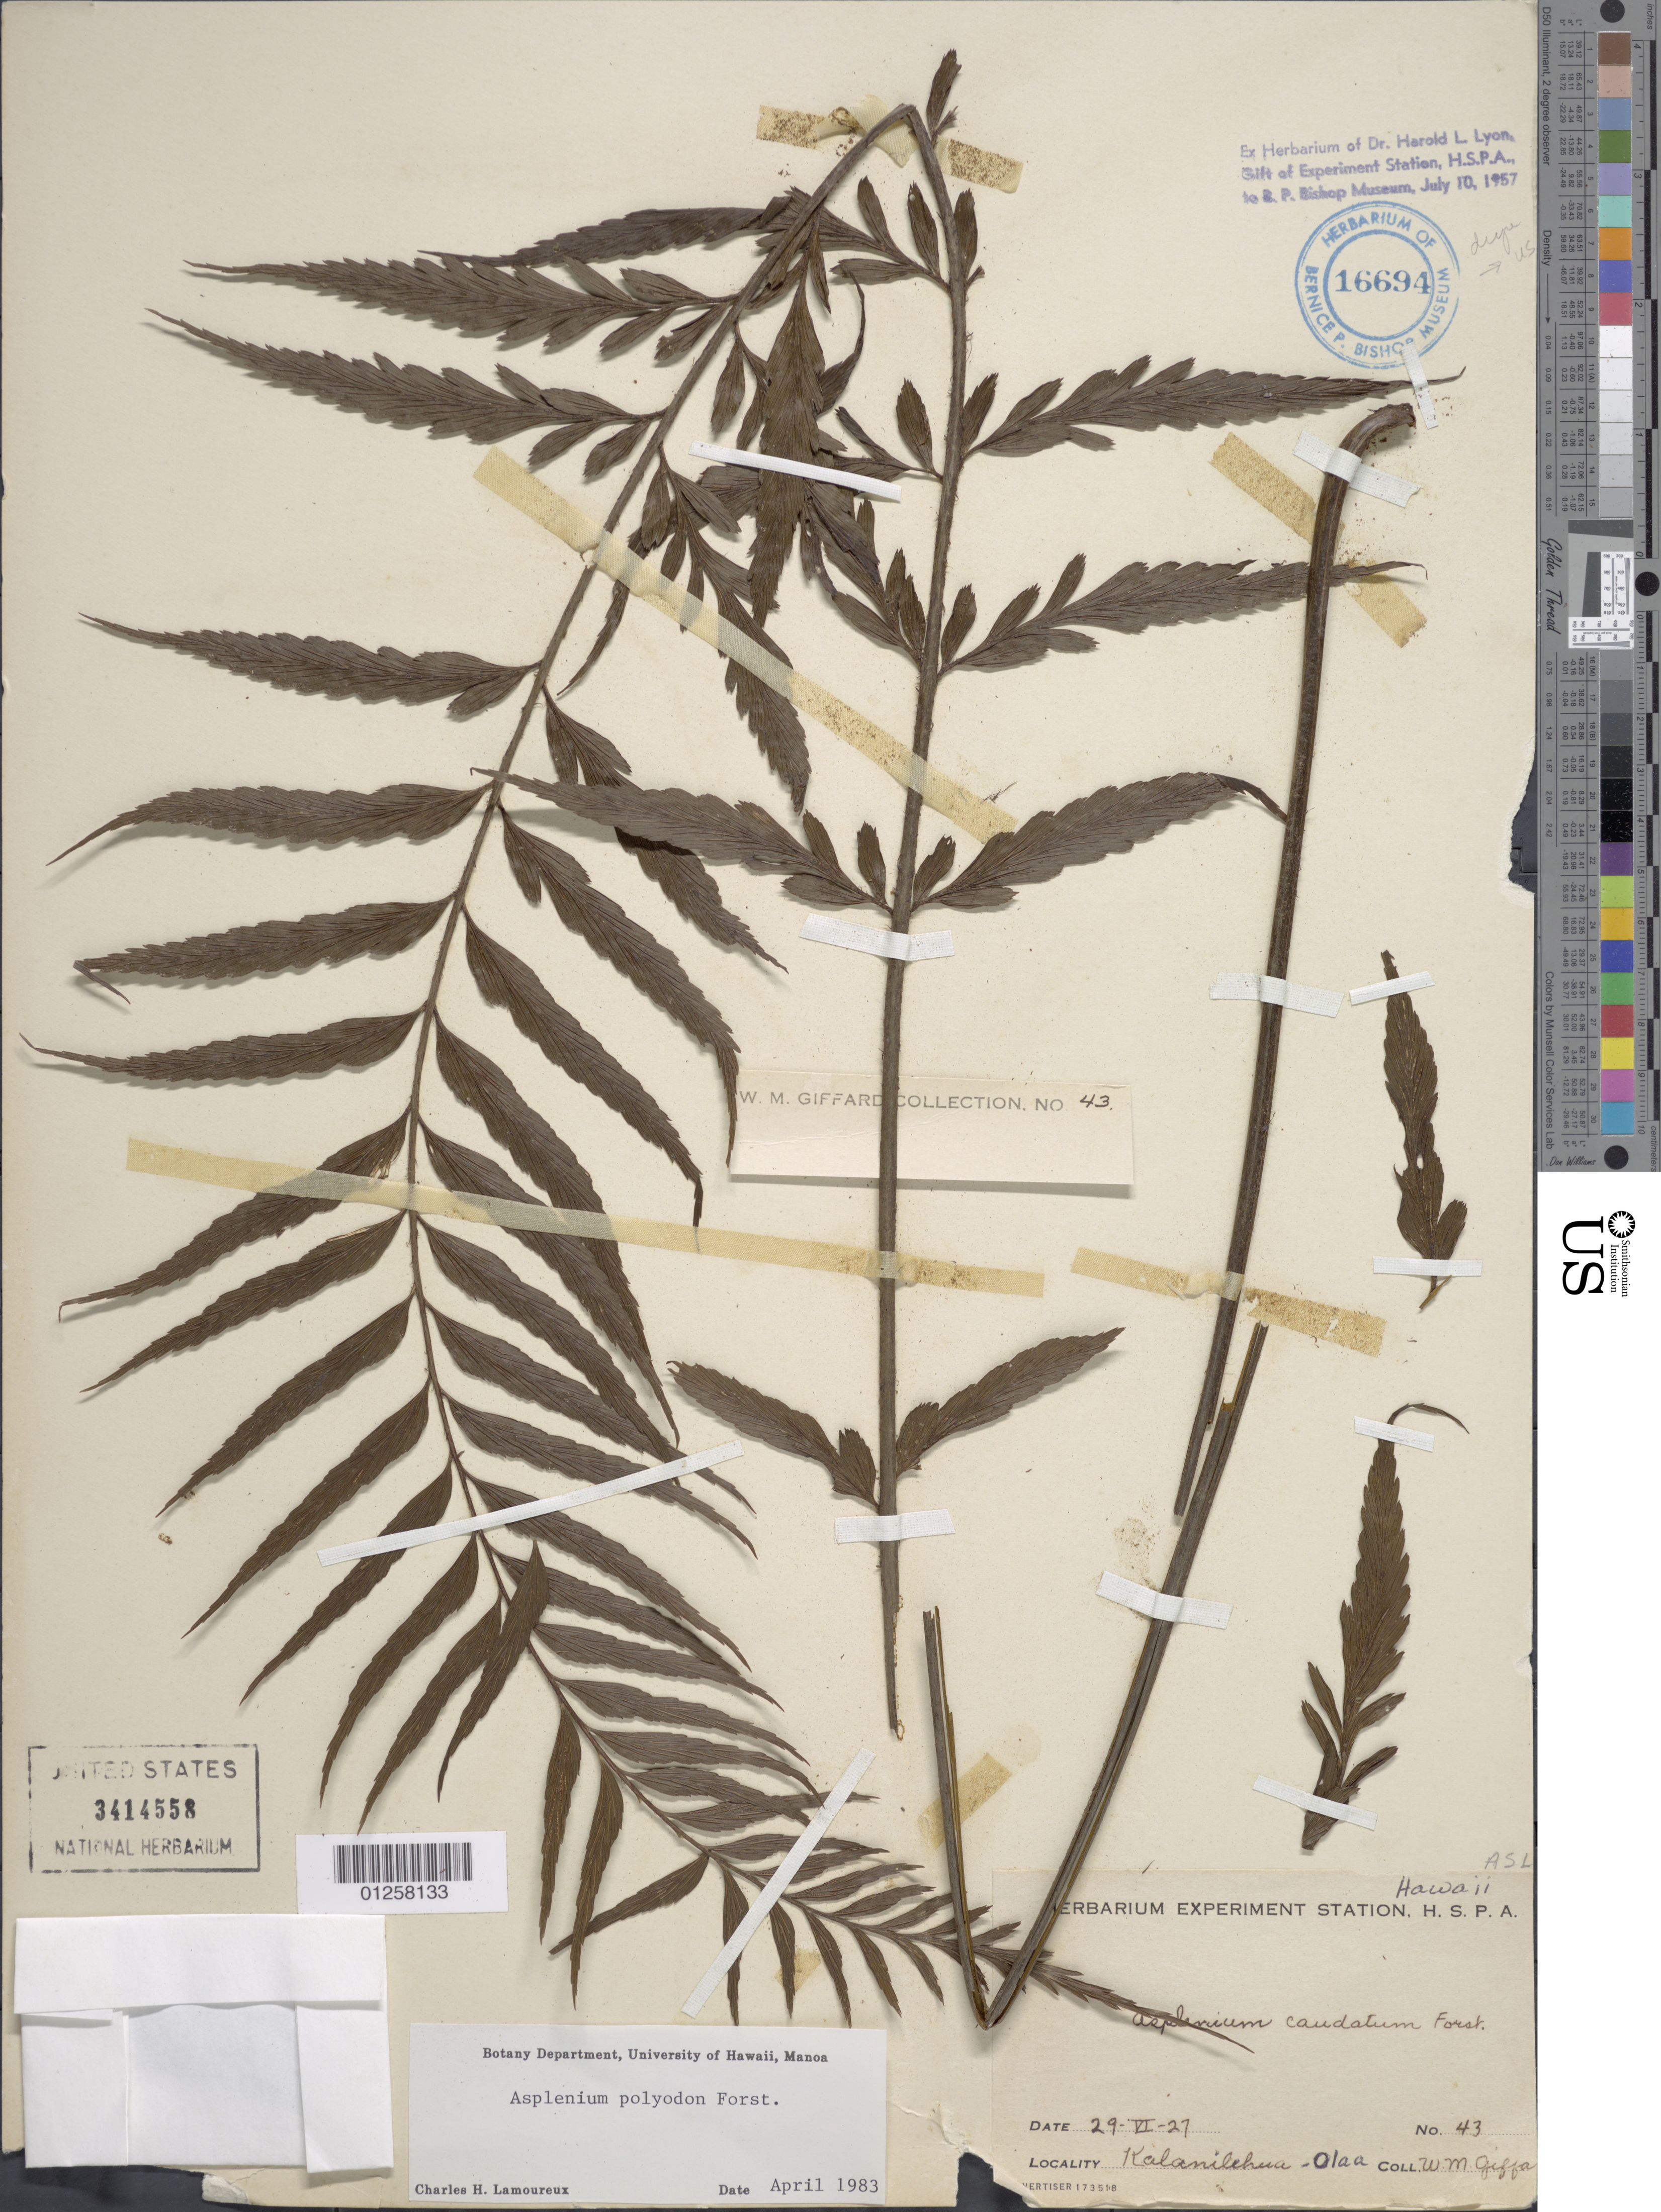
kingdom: Plantae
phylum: Tracheophyta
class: Polypodiopsida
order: Polypodiales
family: Aspleniaceae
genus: Asplenium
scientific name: Asplenium polyodon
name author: G. Forst.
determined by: Lamoureux, C. H.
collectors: W. Giffard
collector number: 43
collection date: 1927-06-29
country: United States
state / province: Hawaii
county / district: Hawaii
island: Hawaii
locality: Kalanilehua-Olaa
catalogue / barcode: US 3414558